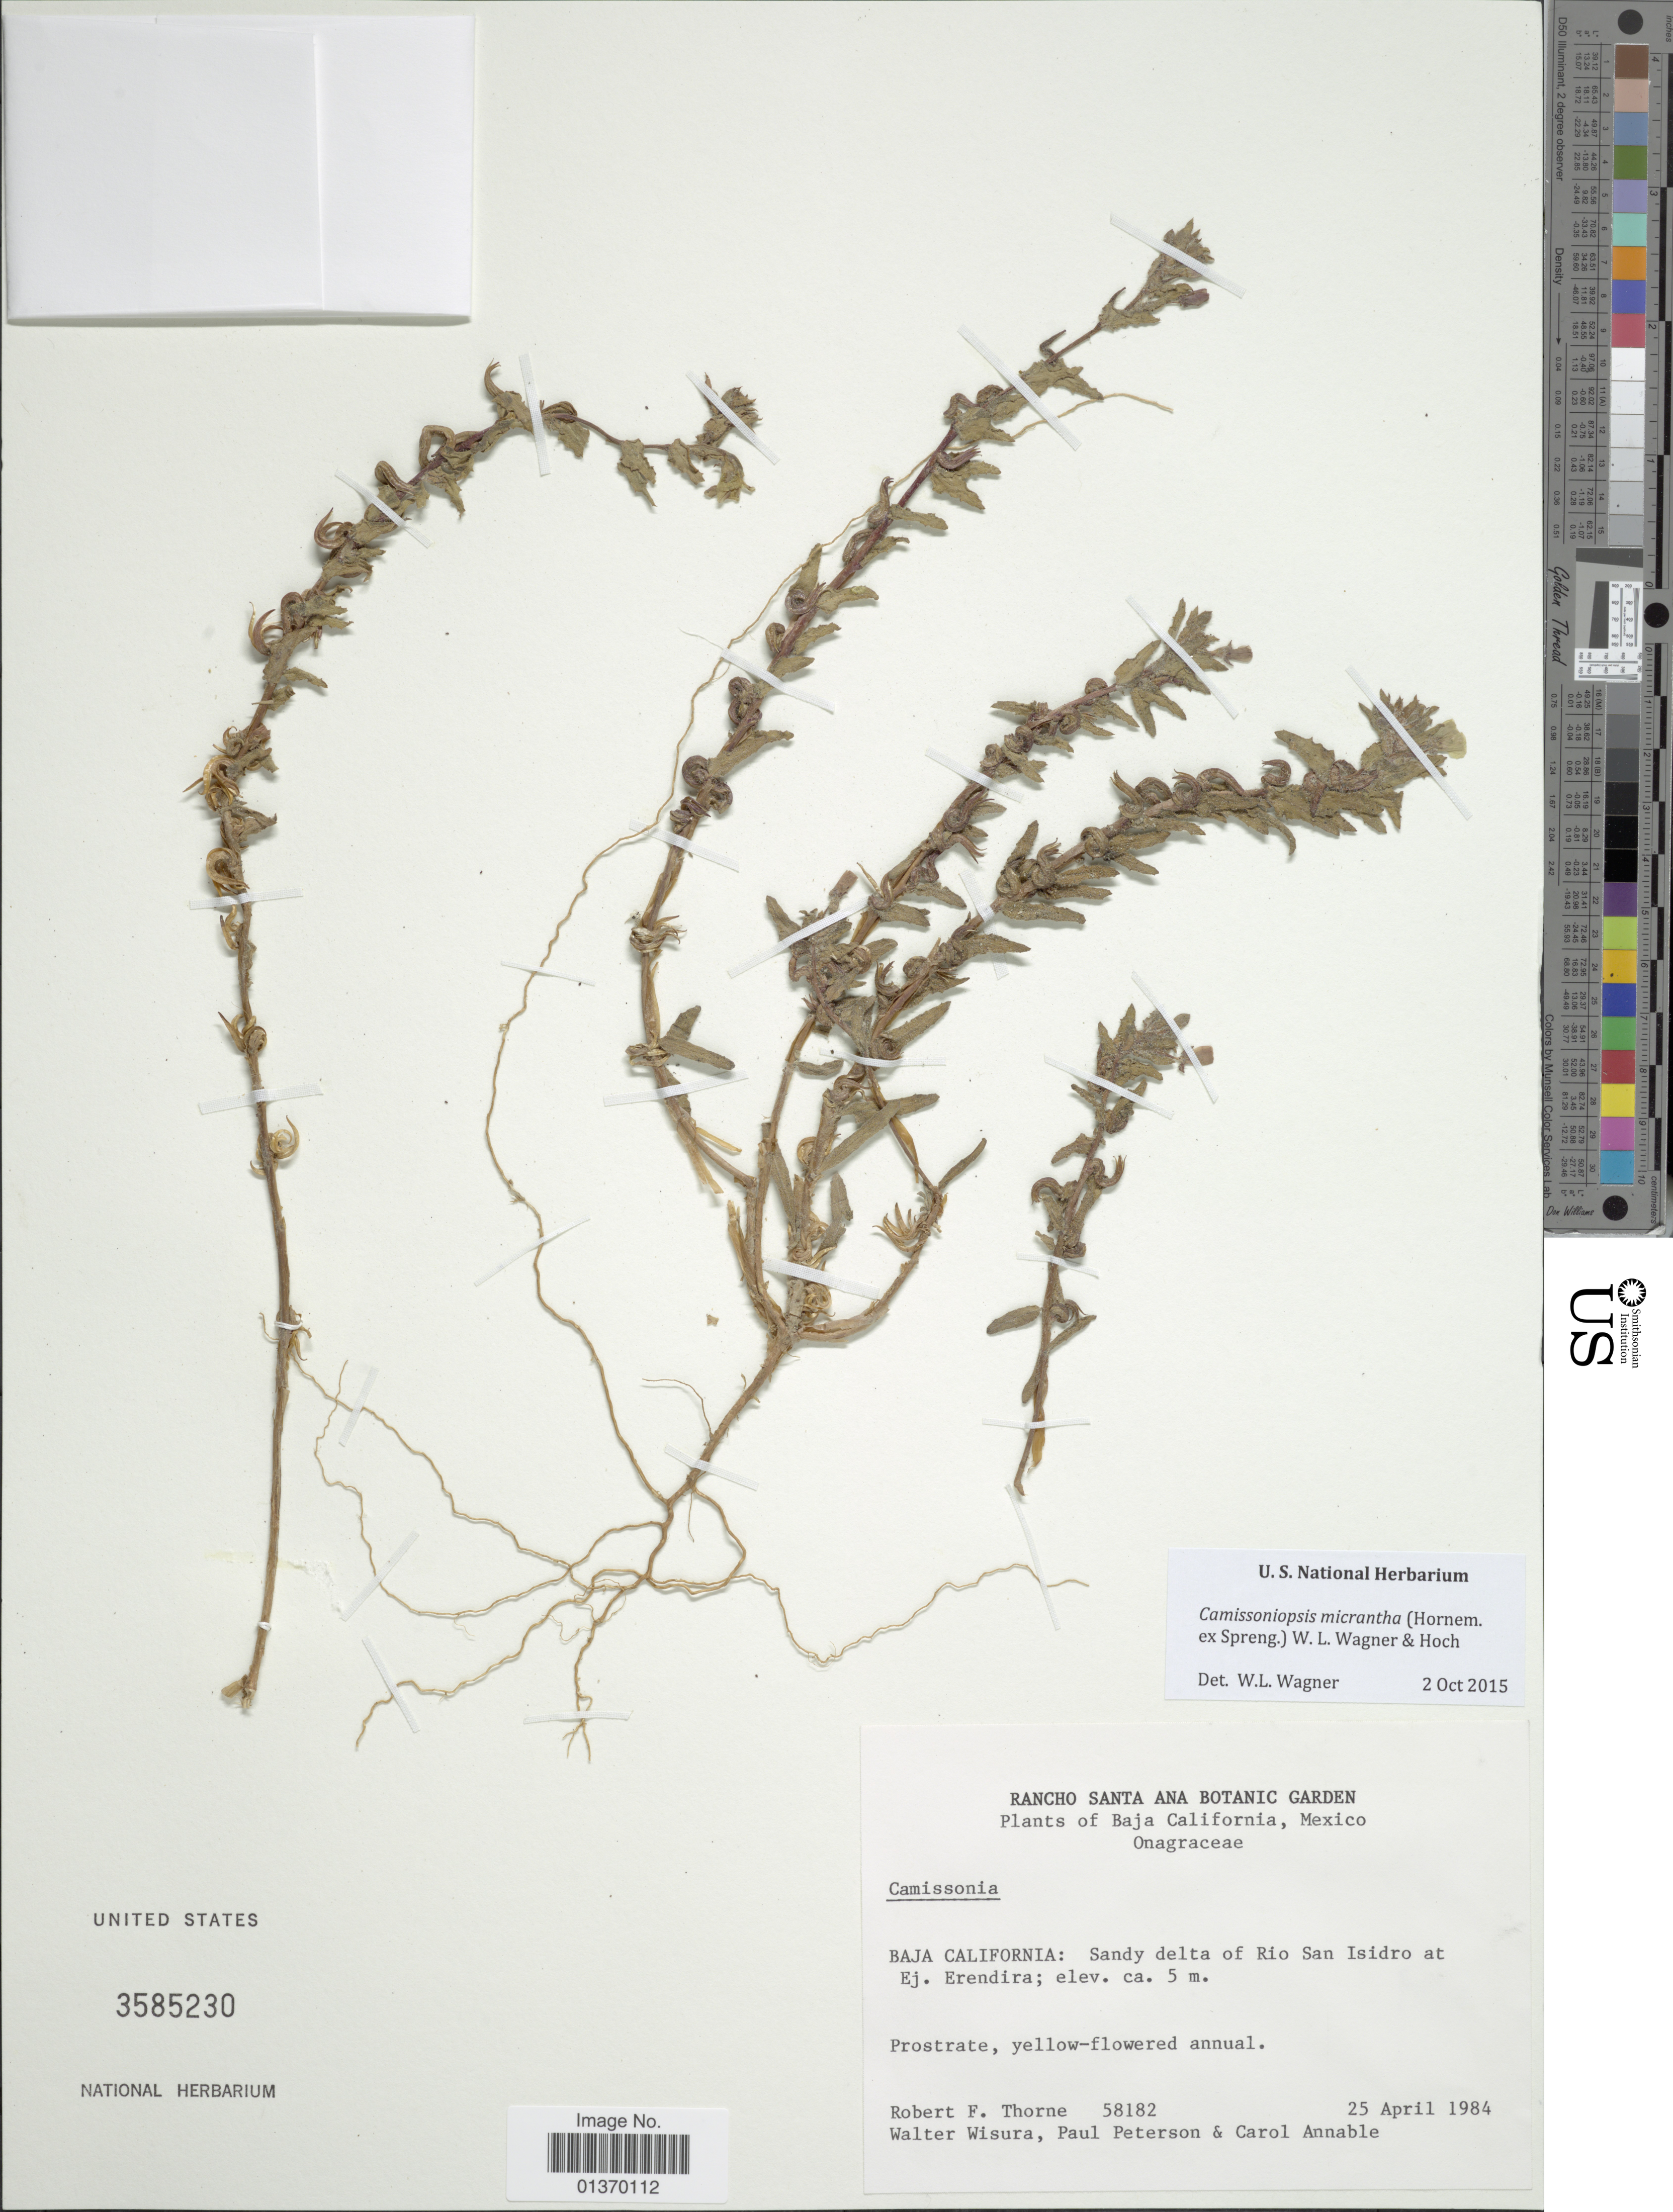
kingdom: Plantae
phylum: Tracheophyta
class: Magnoliopsida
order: Myrtales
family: Onagraceae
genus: Camissoniopsis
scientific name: Camissoniopsis micrantha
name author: (Hornem. ex Spreng.) W.L. Wagner & Hoch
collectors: R. F. Thorne, W. Wisura, P. Petersen & C. R. Annable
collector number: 58182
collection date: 1984-04-25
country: Mexico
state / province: Baja California Sur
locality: Sandy delta of Rio San Isidro at Ej. Erendira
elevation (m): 5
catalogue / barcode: US 3585230